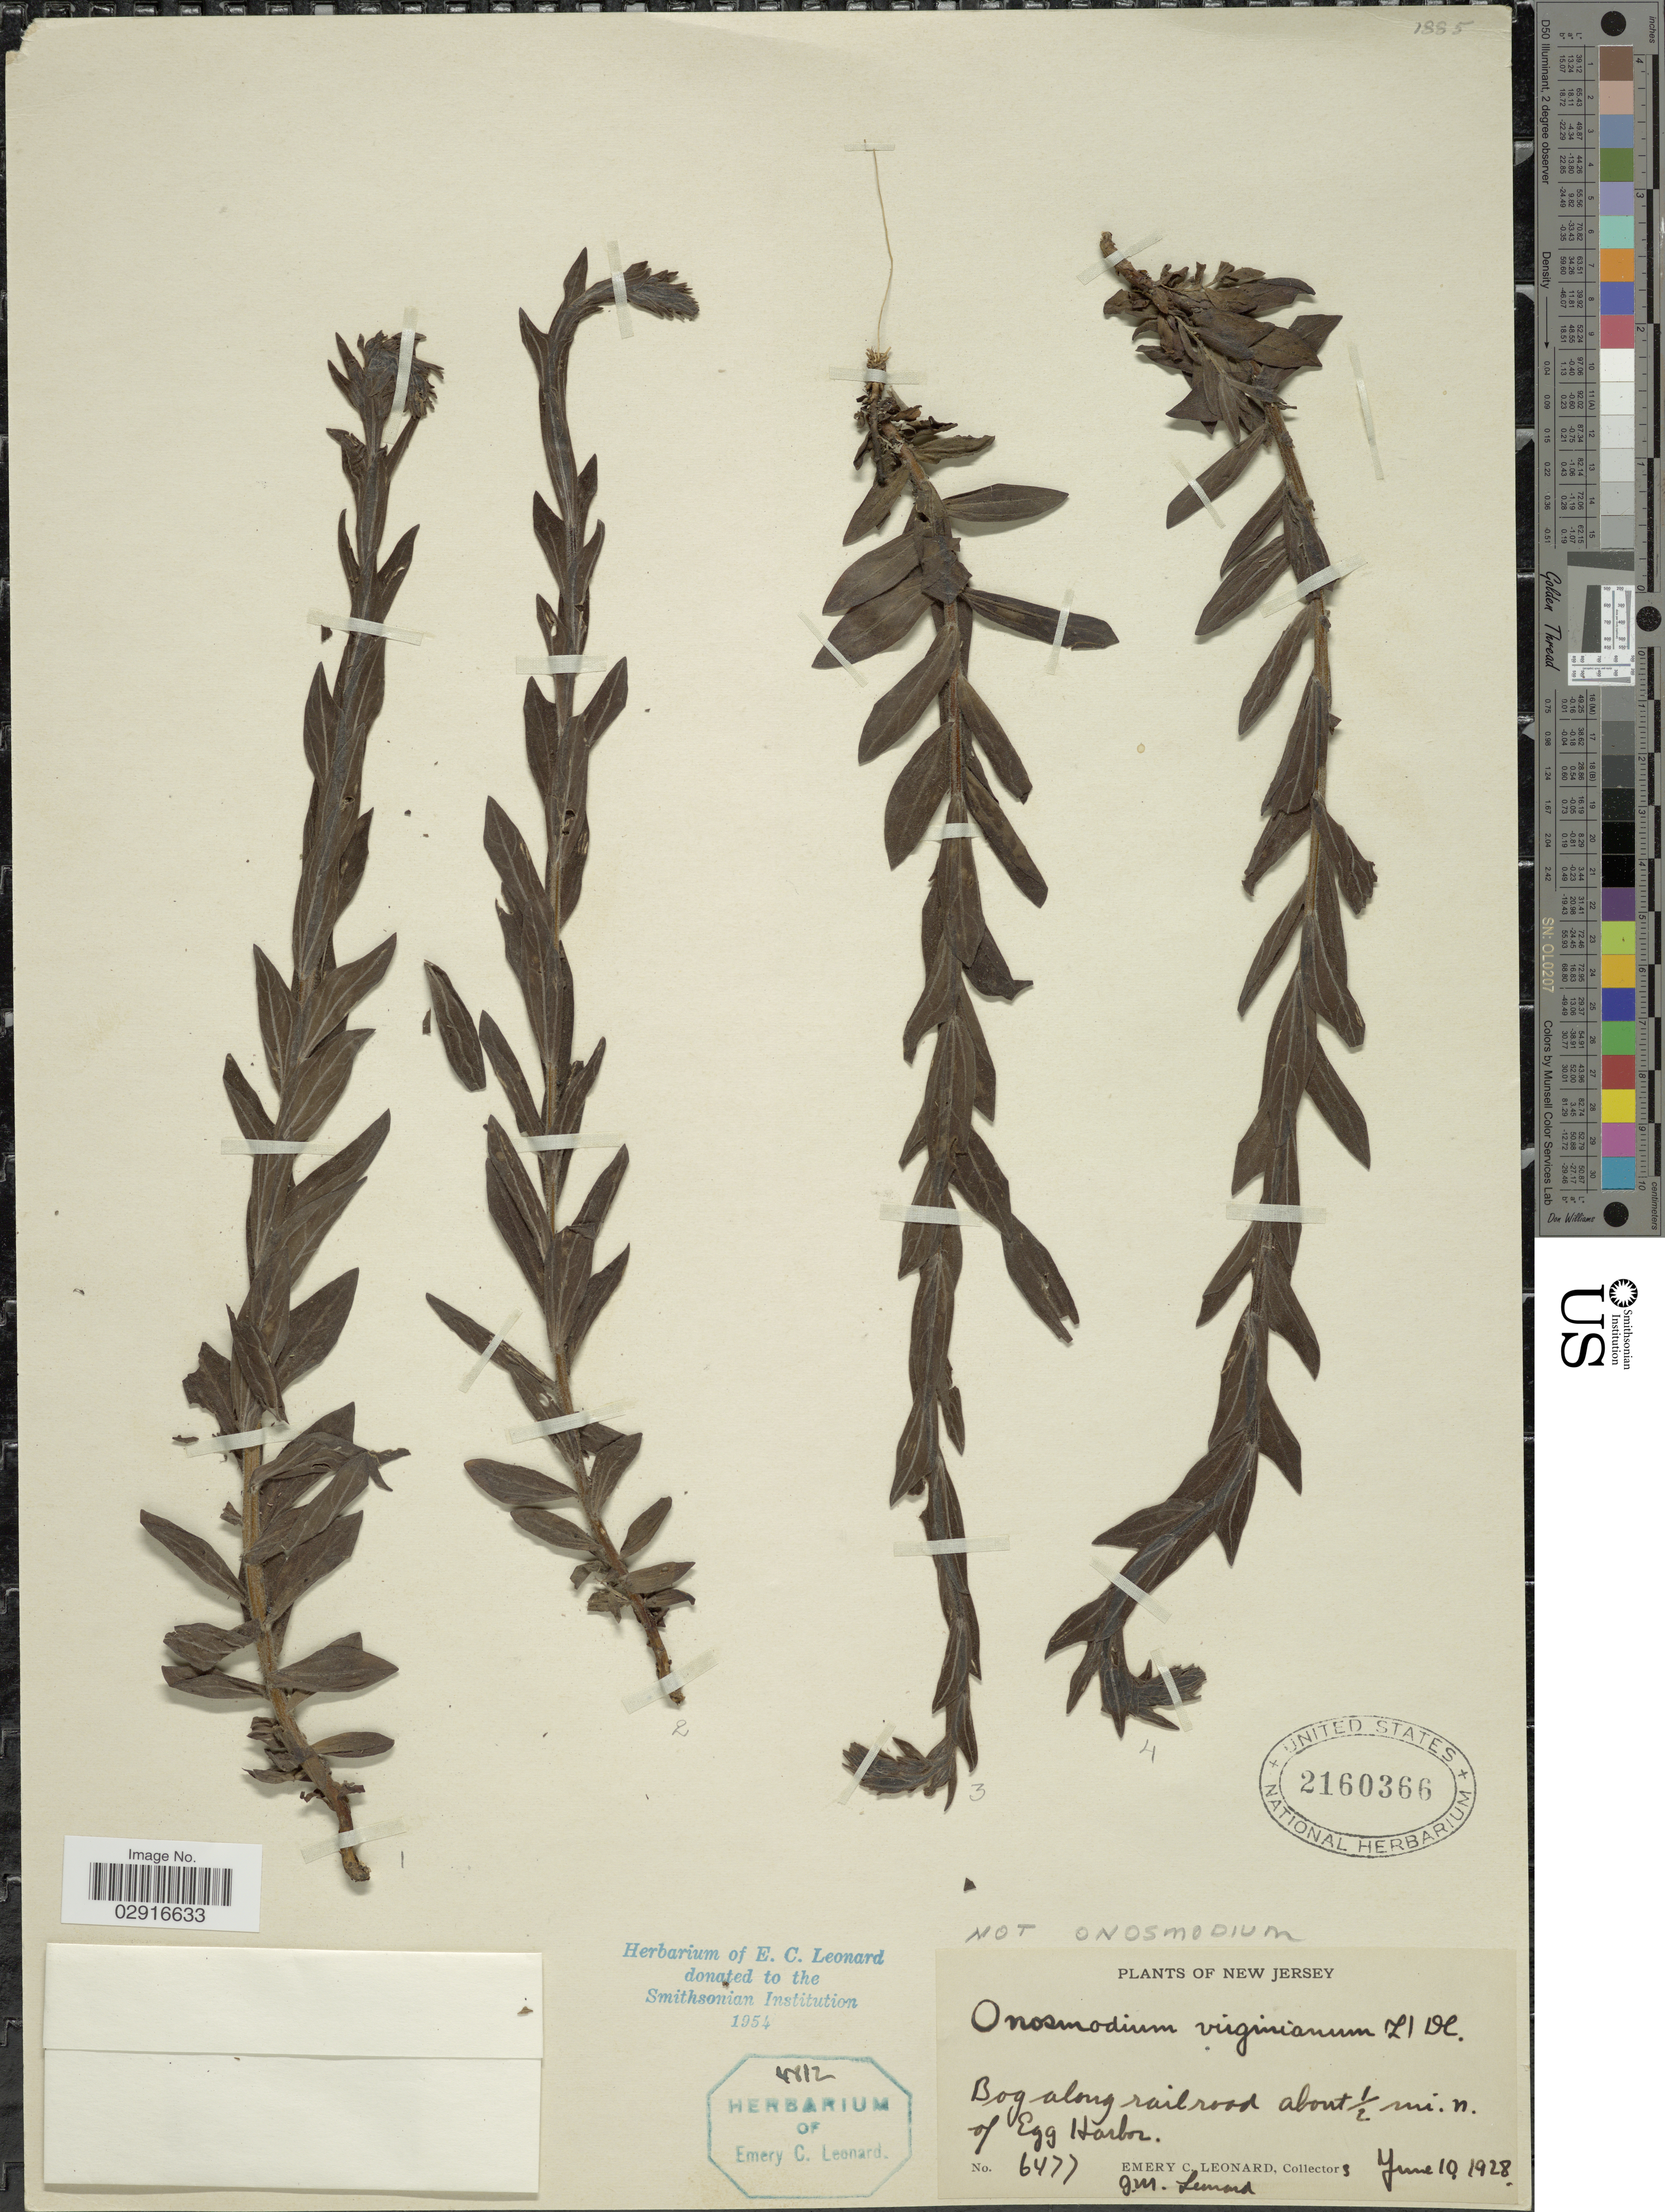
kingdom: Plantae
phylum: Tracheophyta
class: Magnoliopsida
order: Boraginales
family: Boraginaceae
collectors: E. C. Leonard & G. M. Leonard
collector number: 6477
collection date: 1928-06-10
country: United States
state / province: New Jersey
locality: Bog along railroad about ½ mi. n. of Egg Harbor.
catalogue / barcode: US 2160366